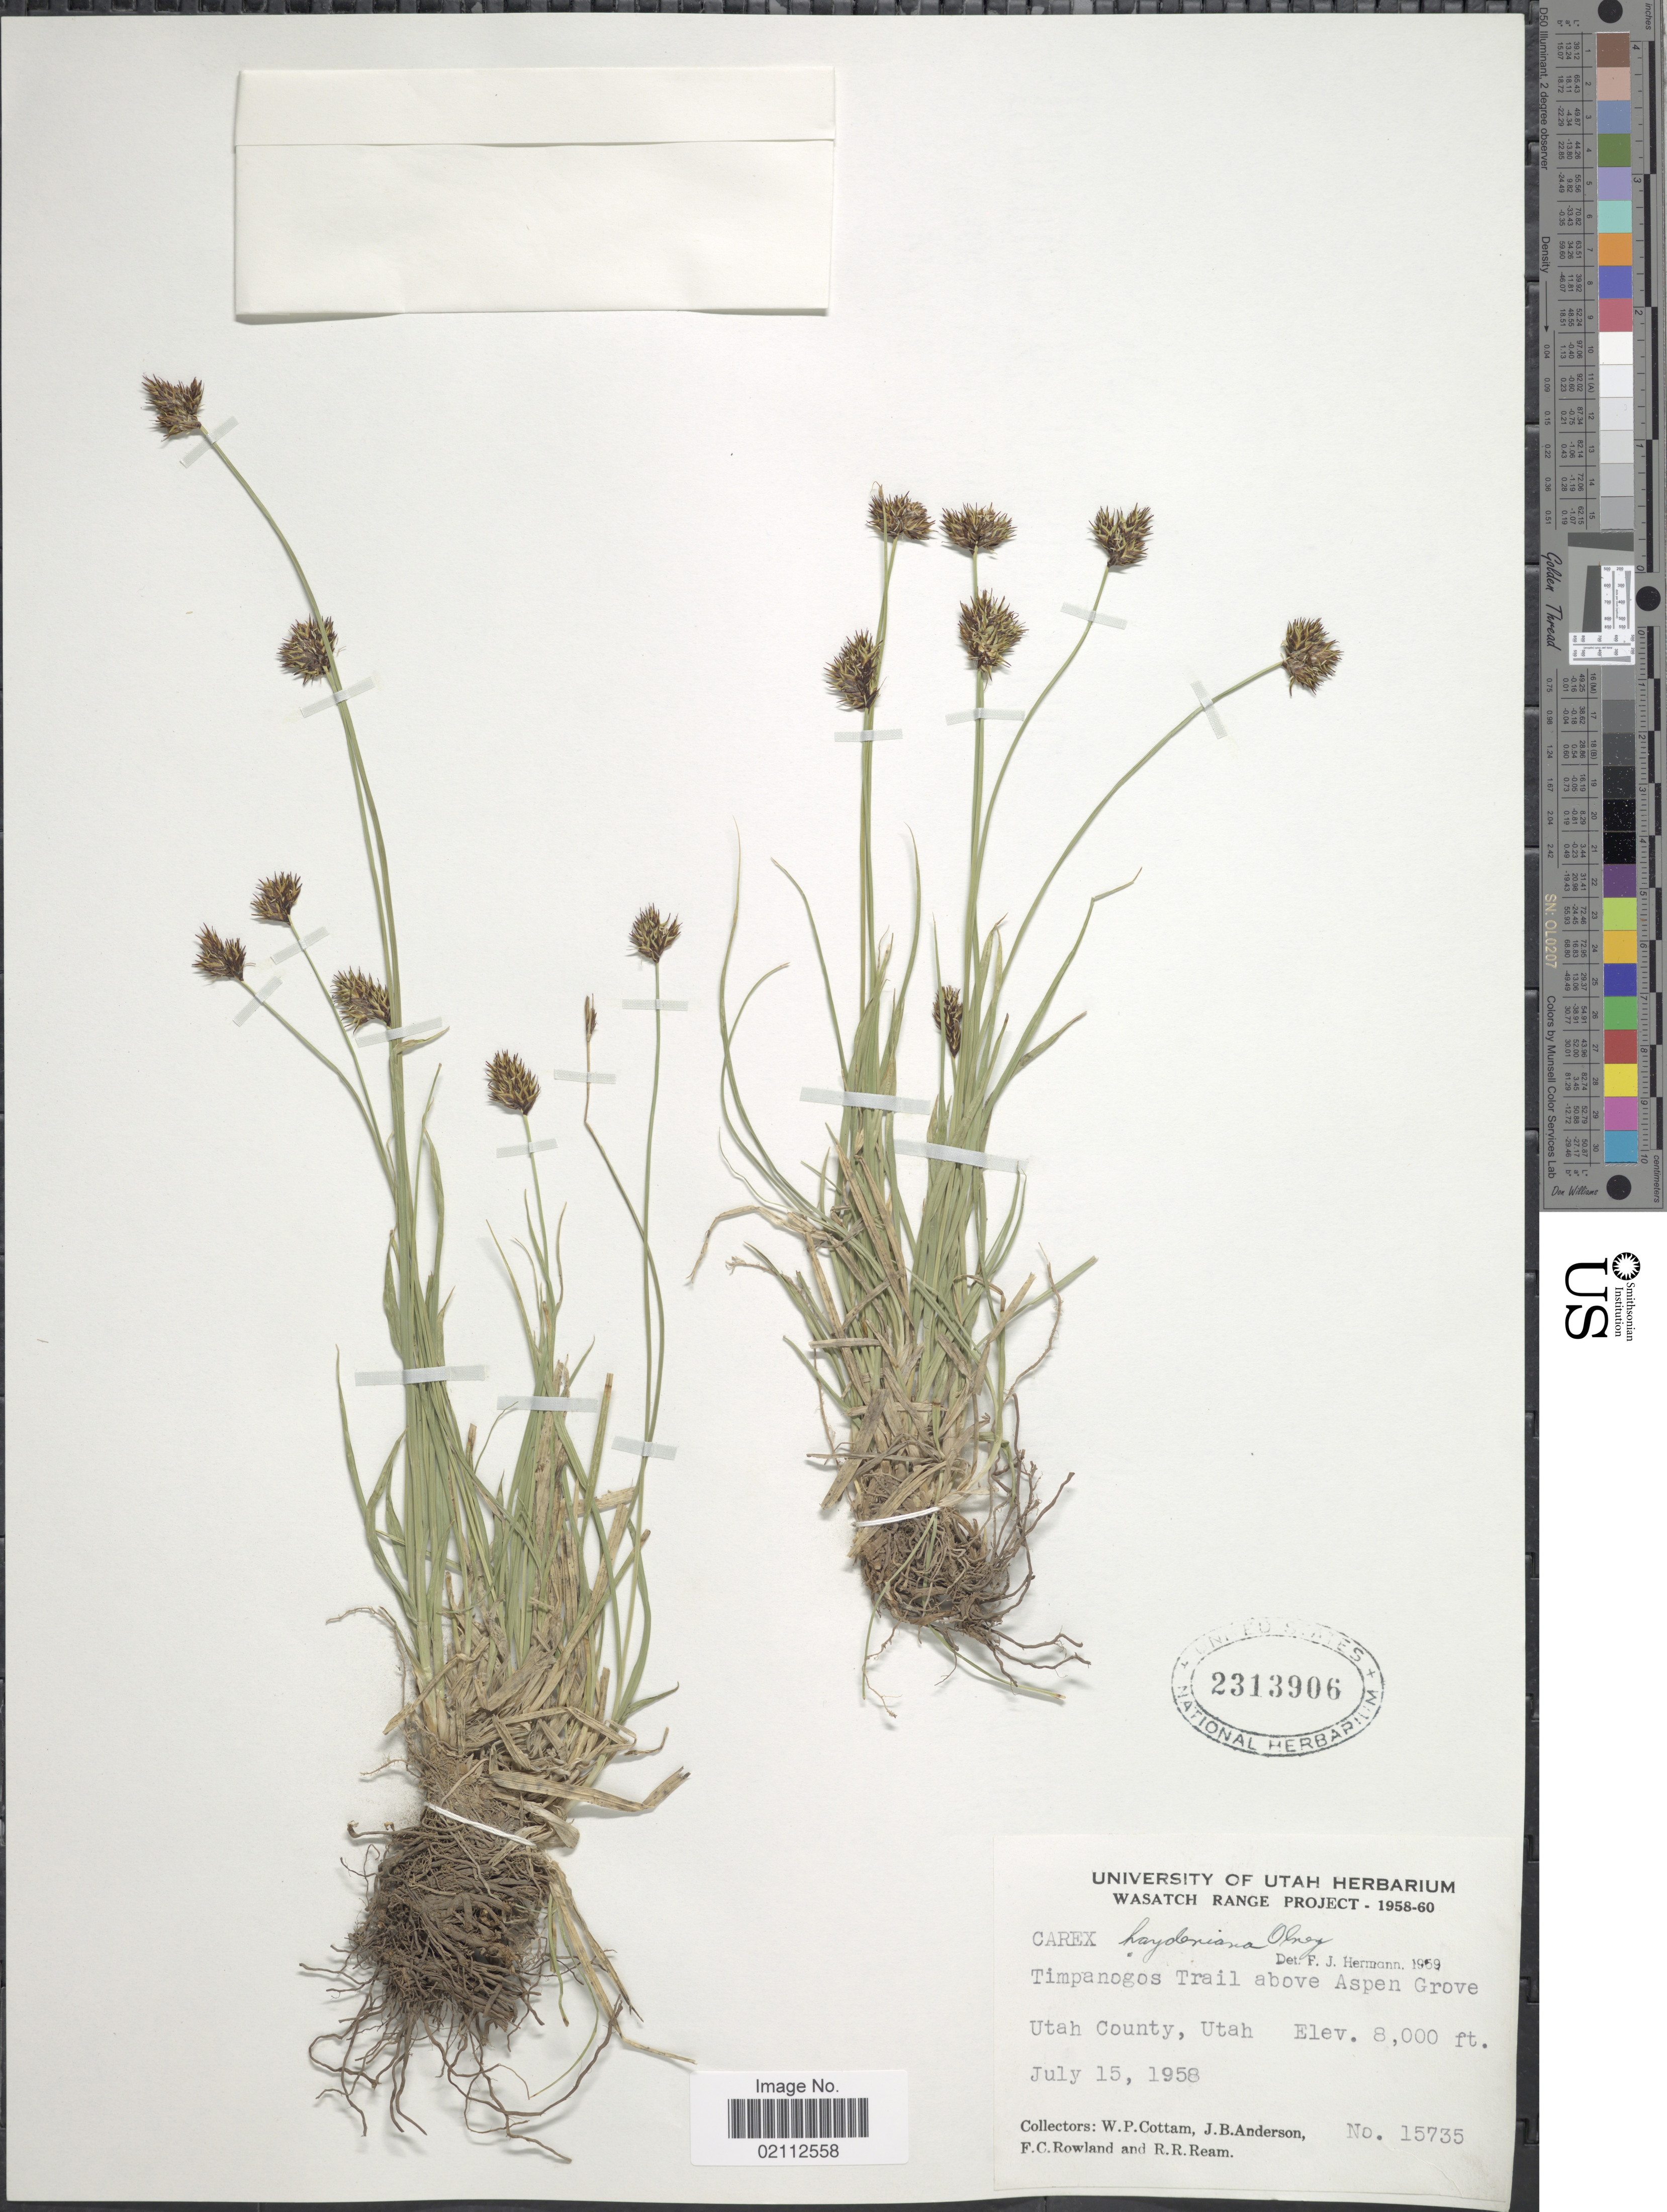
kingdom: Plantae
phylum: Tracheophyta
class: Liliopsida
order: Poales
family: Cyperaceae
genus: Carex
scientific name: Carex haydeniana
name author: Olney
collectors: W. Cottam, J. P. Anderson, F. Rowland & R. Ream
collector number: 15735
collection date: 1958-07-15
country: United States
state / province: Utah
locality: Wasatch Range, Timpanogos Trail above Aspen Grove, Utah County.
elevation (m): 2438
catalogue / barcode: US 2313906